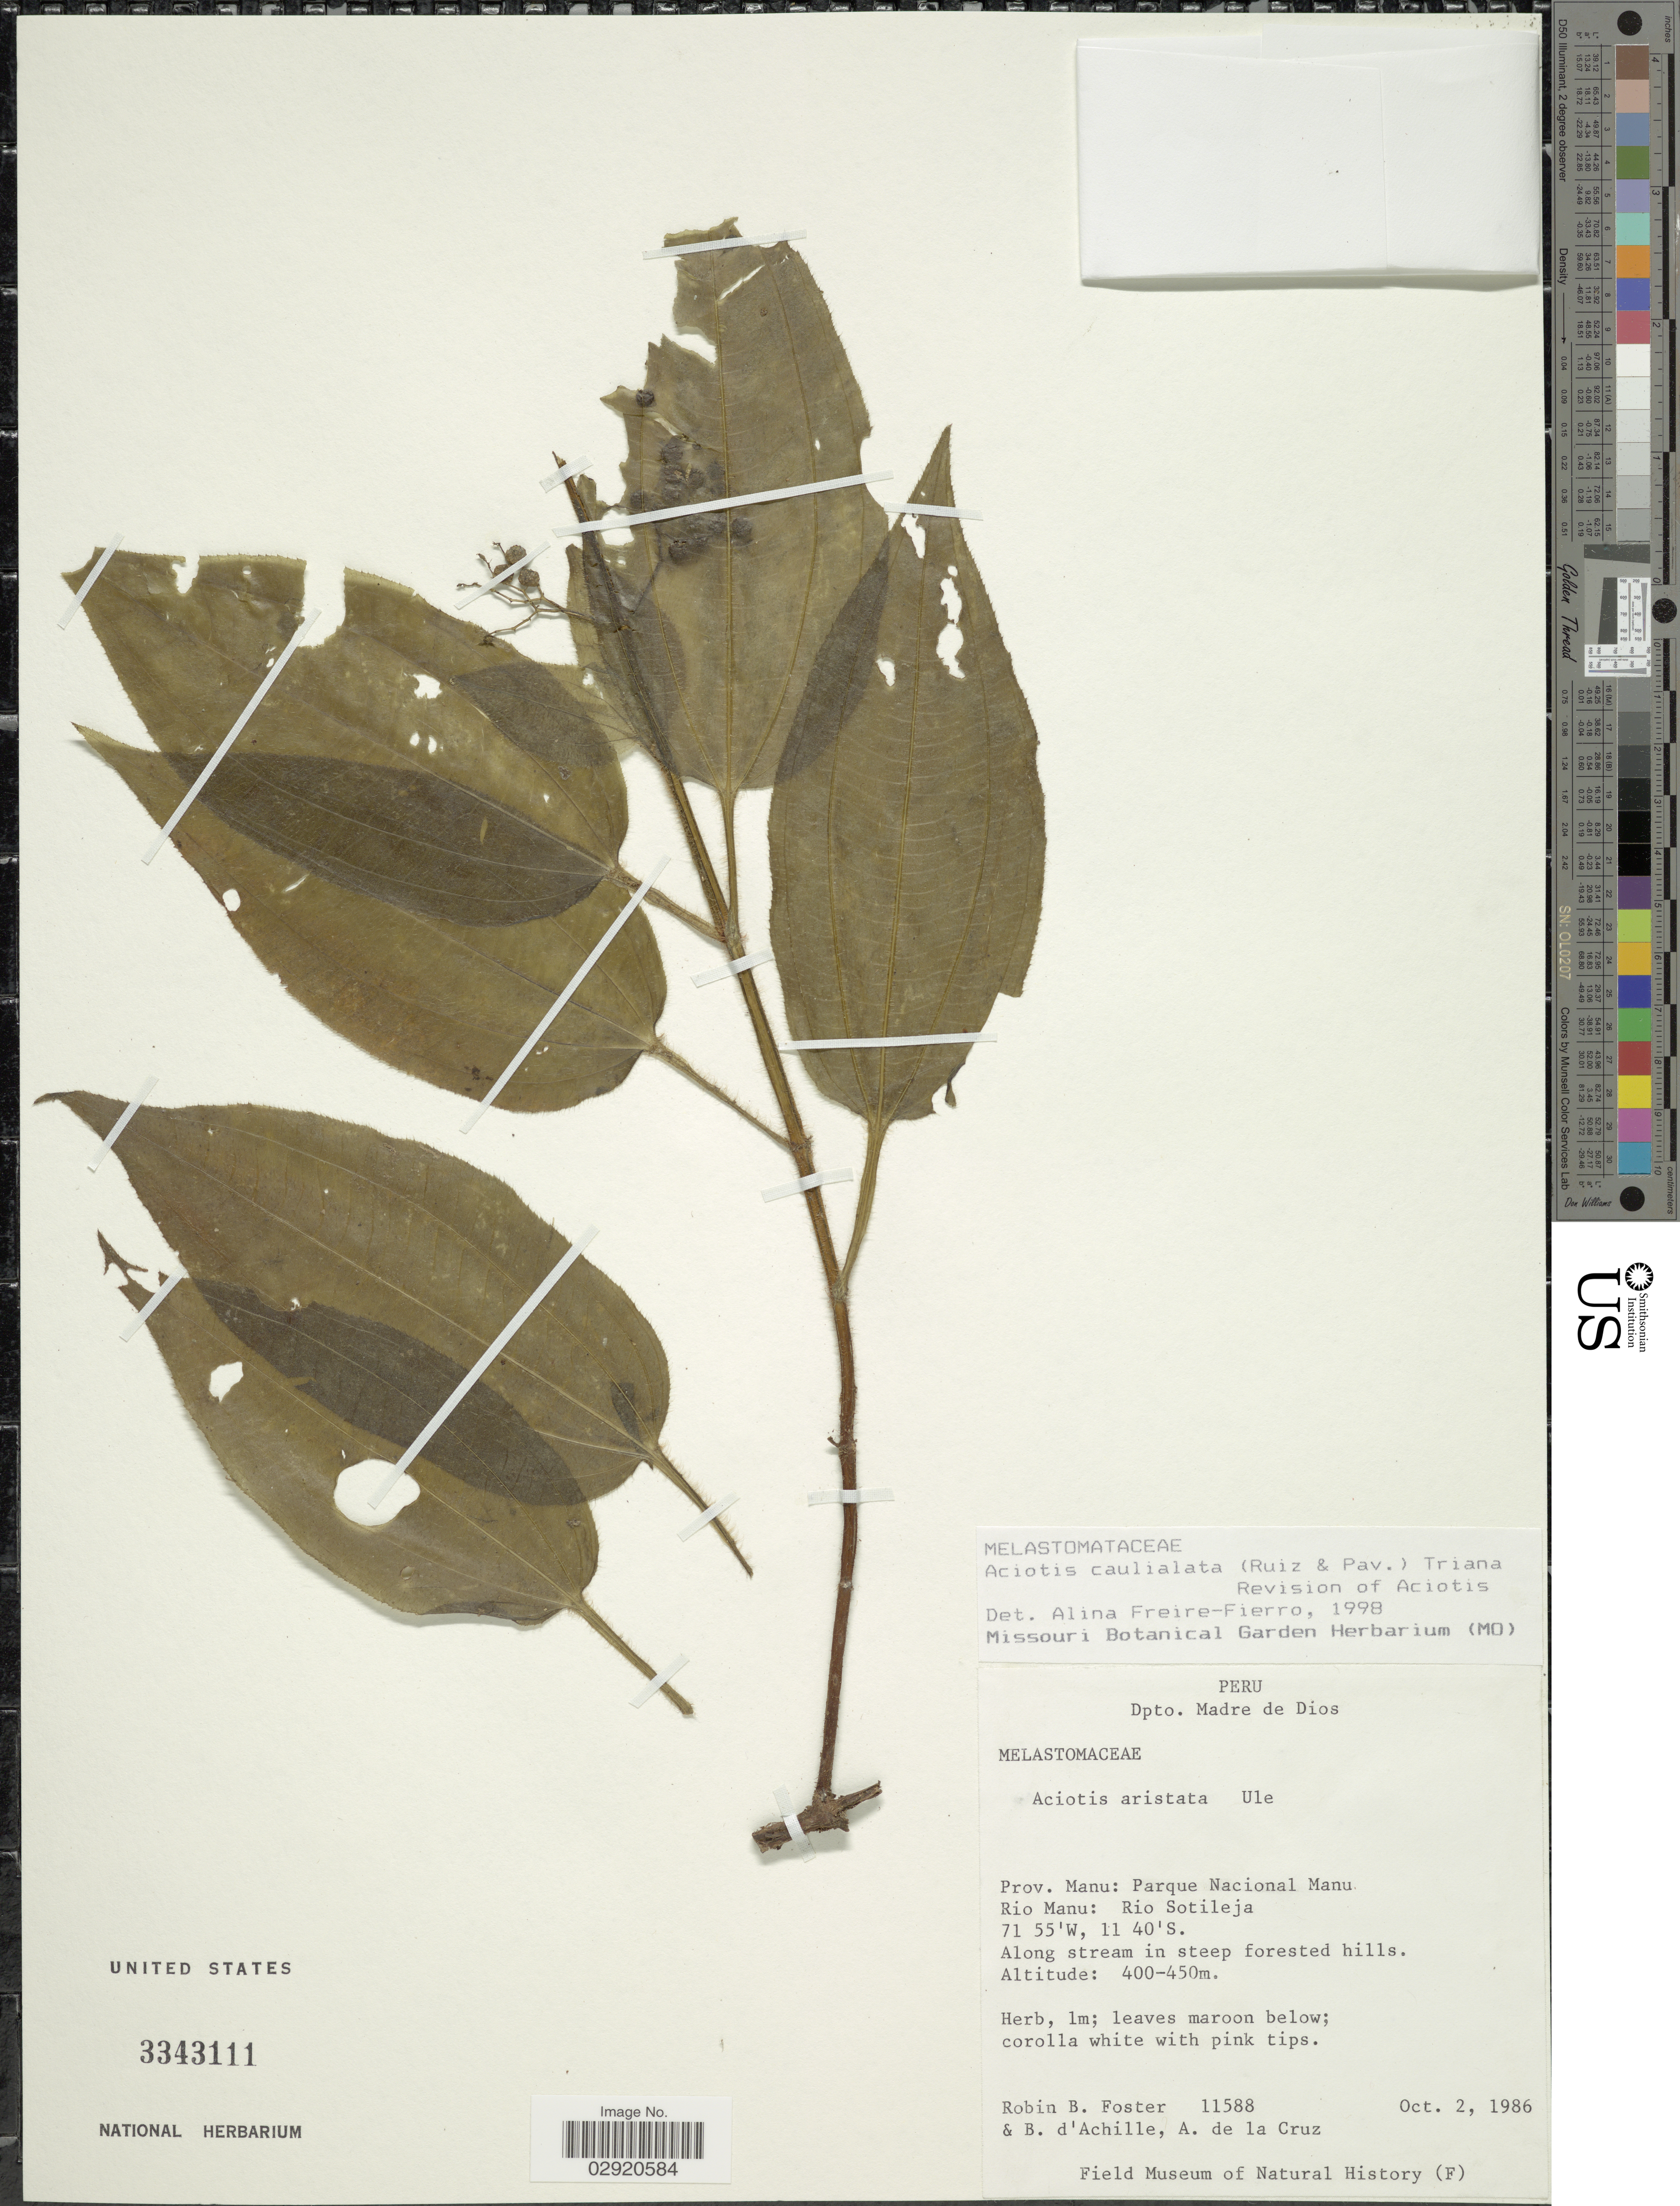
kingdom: Plantae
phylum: Tracheophyta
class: Magnoliopsida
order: Myrtales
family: Melastomataceae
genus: Aciotis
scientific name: Aciotis rubricaulis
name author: (Mart. ex DC.) Triana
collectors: R. B. Foster, B. d'Achille & A. De la Cruz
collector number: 11588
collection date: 1986-10-02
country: Peru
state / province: Madre de Dios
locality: Dpto. Madre de Dios. Prov. Manu: Parque Nacional Manu. Rio Manu: Rio Sotileja.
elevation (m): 400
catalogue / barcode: US 3343111